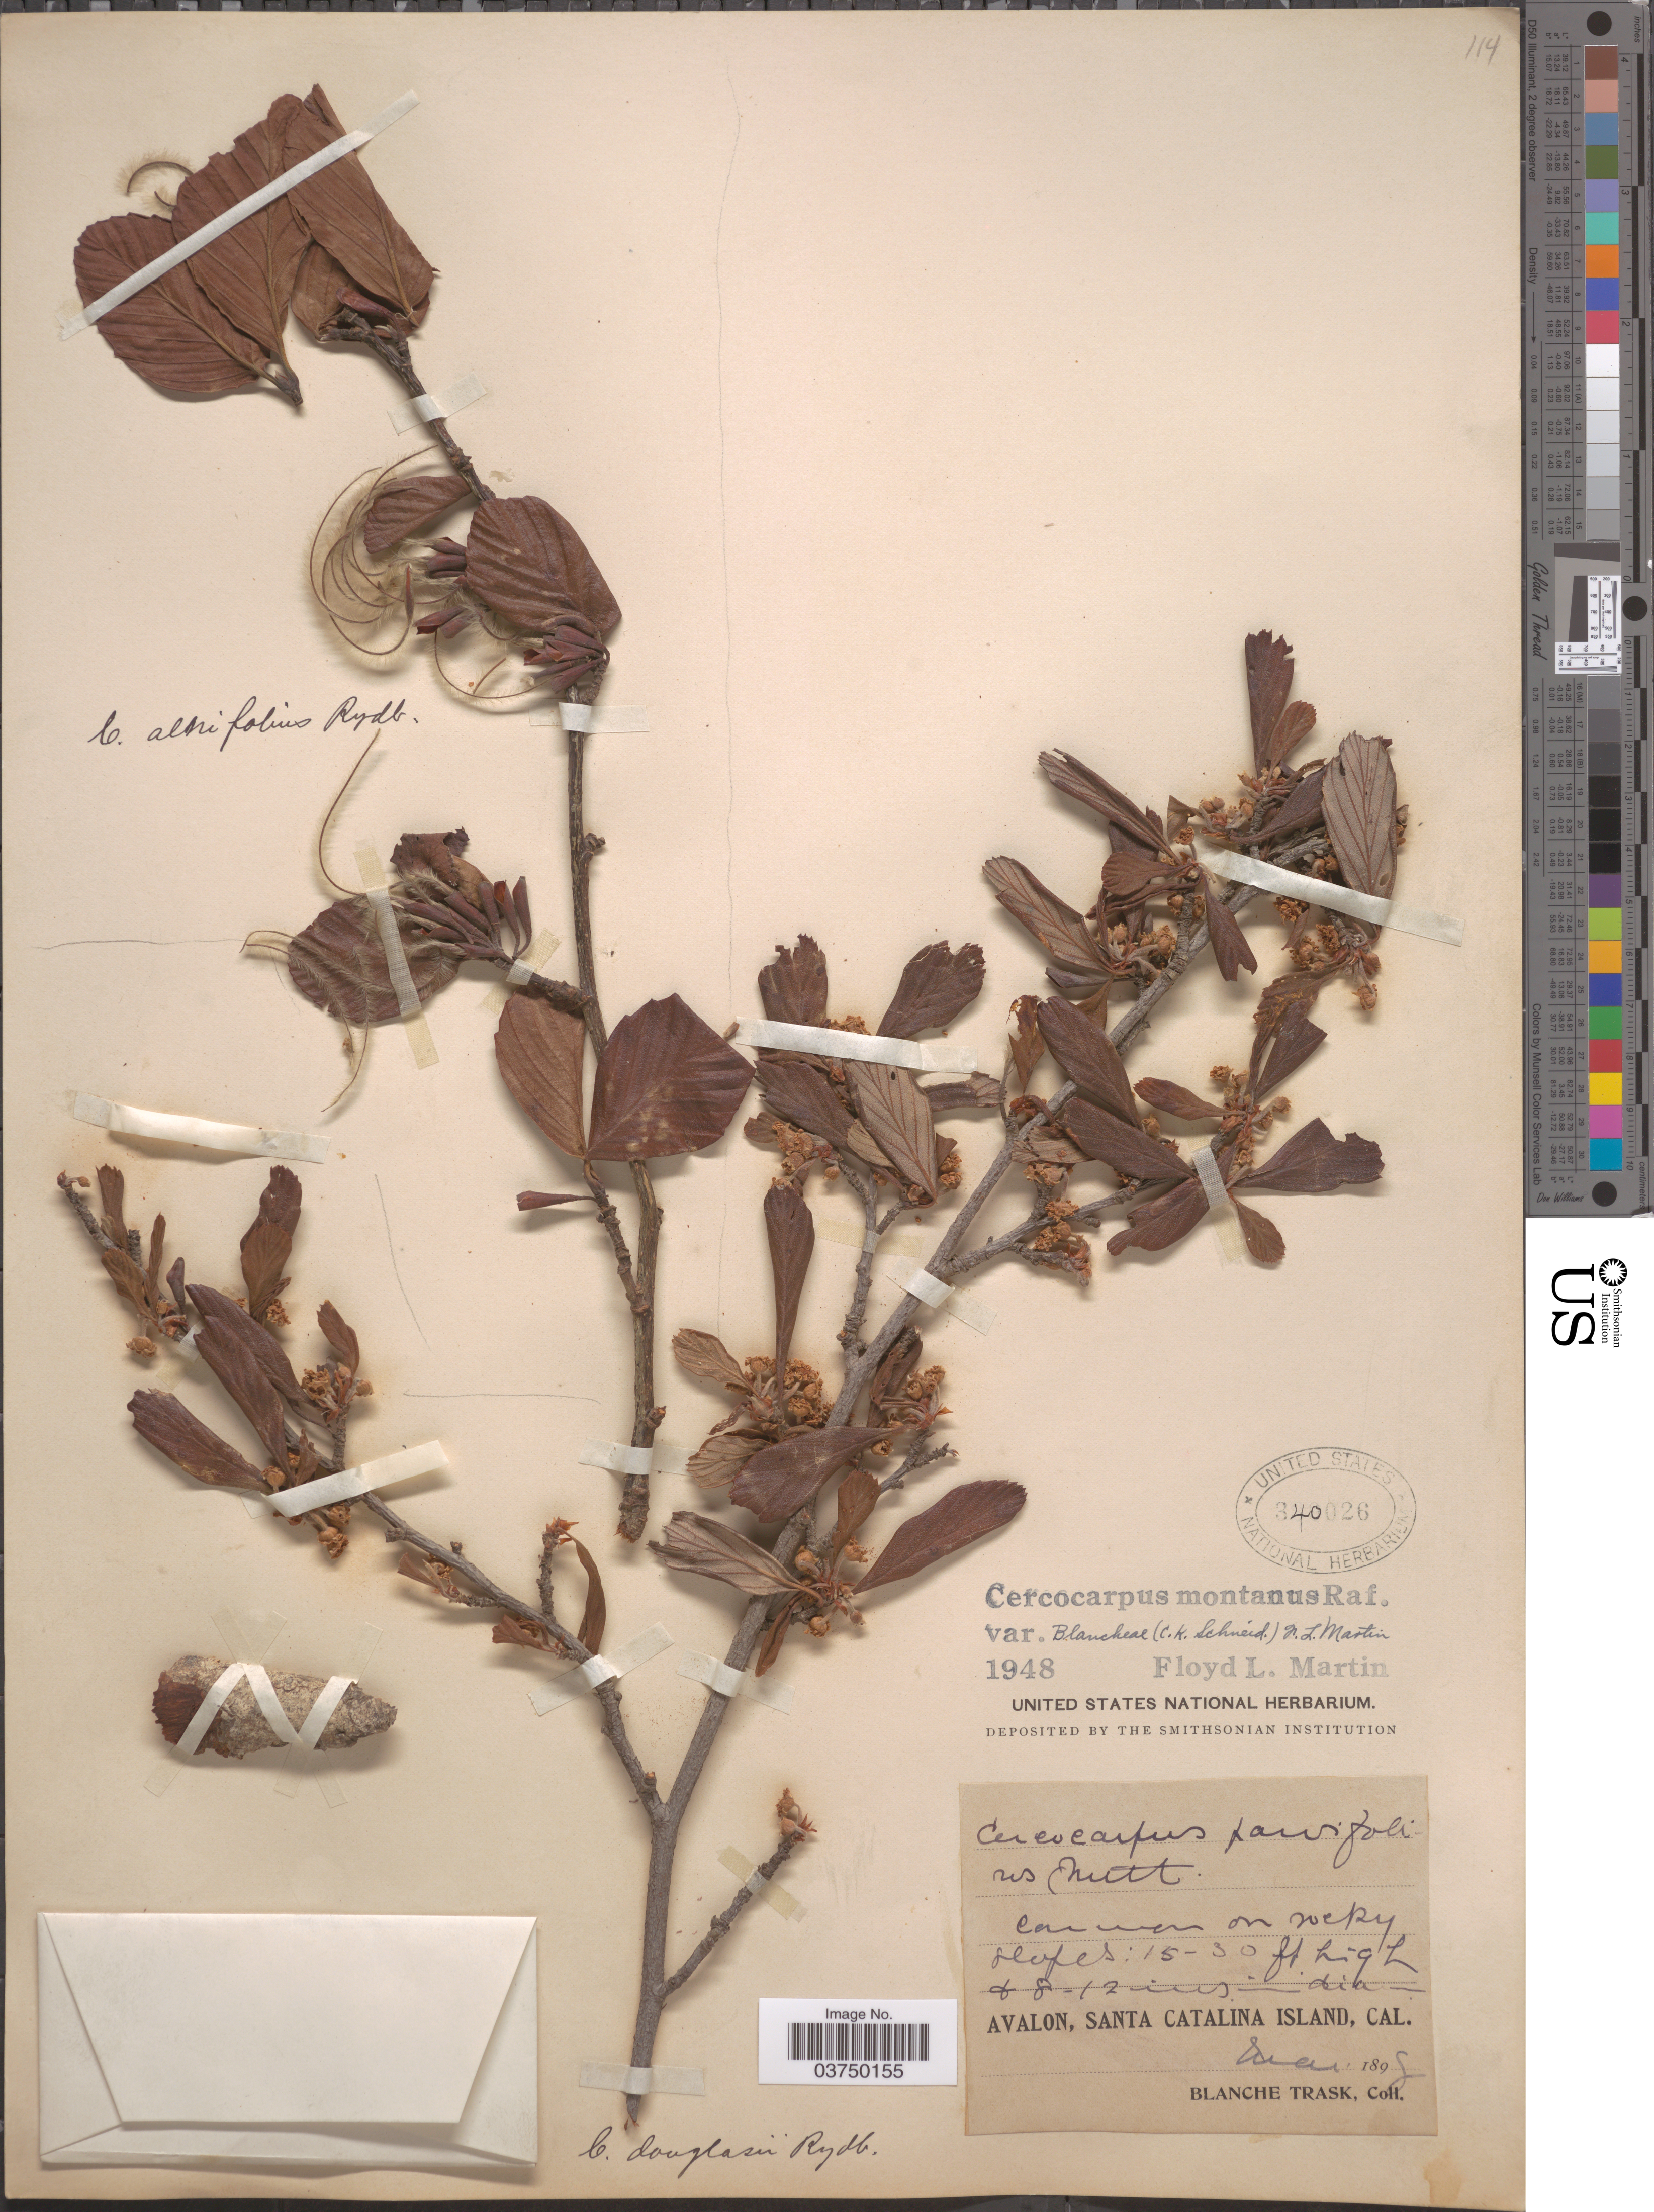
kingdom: Plantae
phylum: Tracheophyta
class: Magnoliopsida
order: Rosales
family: Rosaceae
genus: Cercocarpus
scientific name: Cercocarpus montanus var. blancheae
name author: (C.K. Schneid.) F.L. Martin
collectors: B. Trask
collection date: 1898-05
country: United States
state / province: California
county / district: Los Angeles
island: Santa Catalina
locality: Avalon, Santa Catalina Island.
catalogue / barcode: US 340026